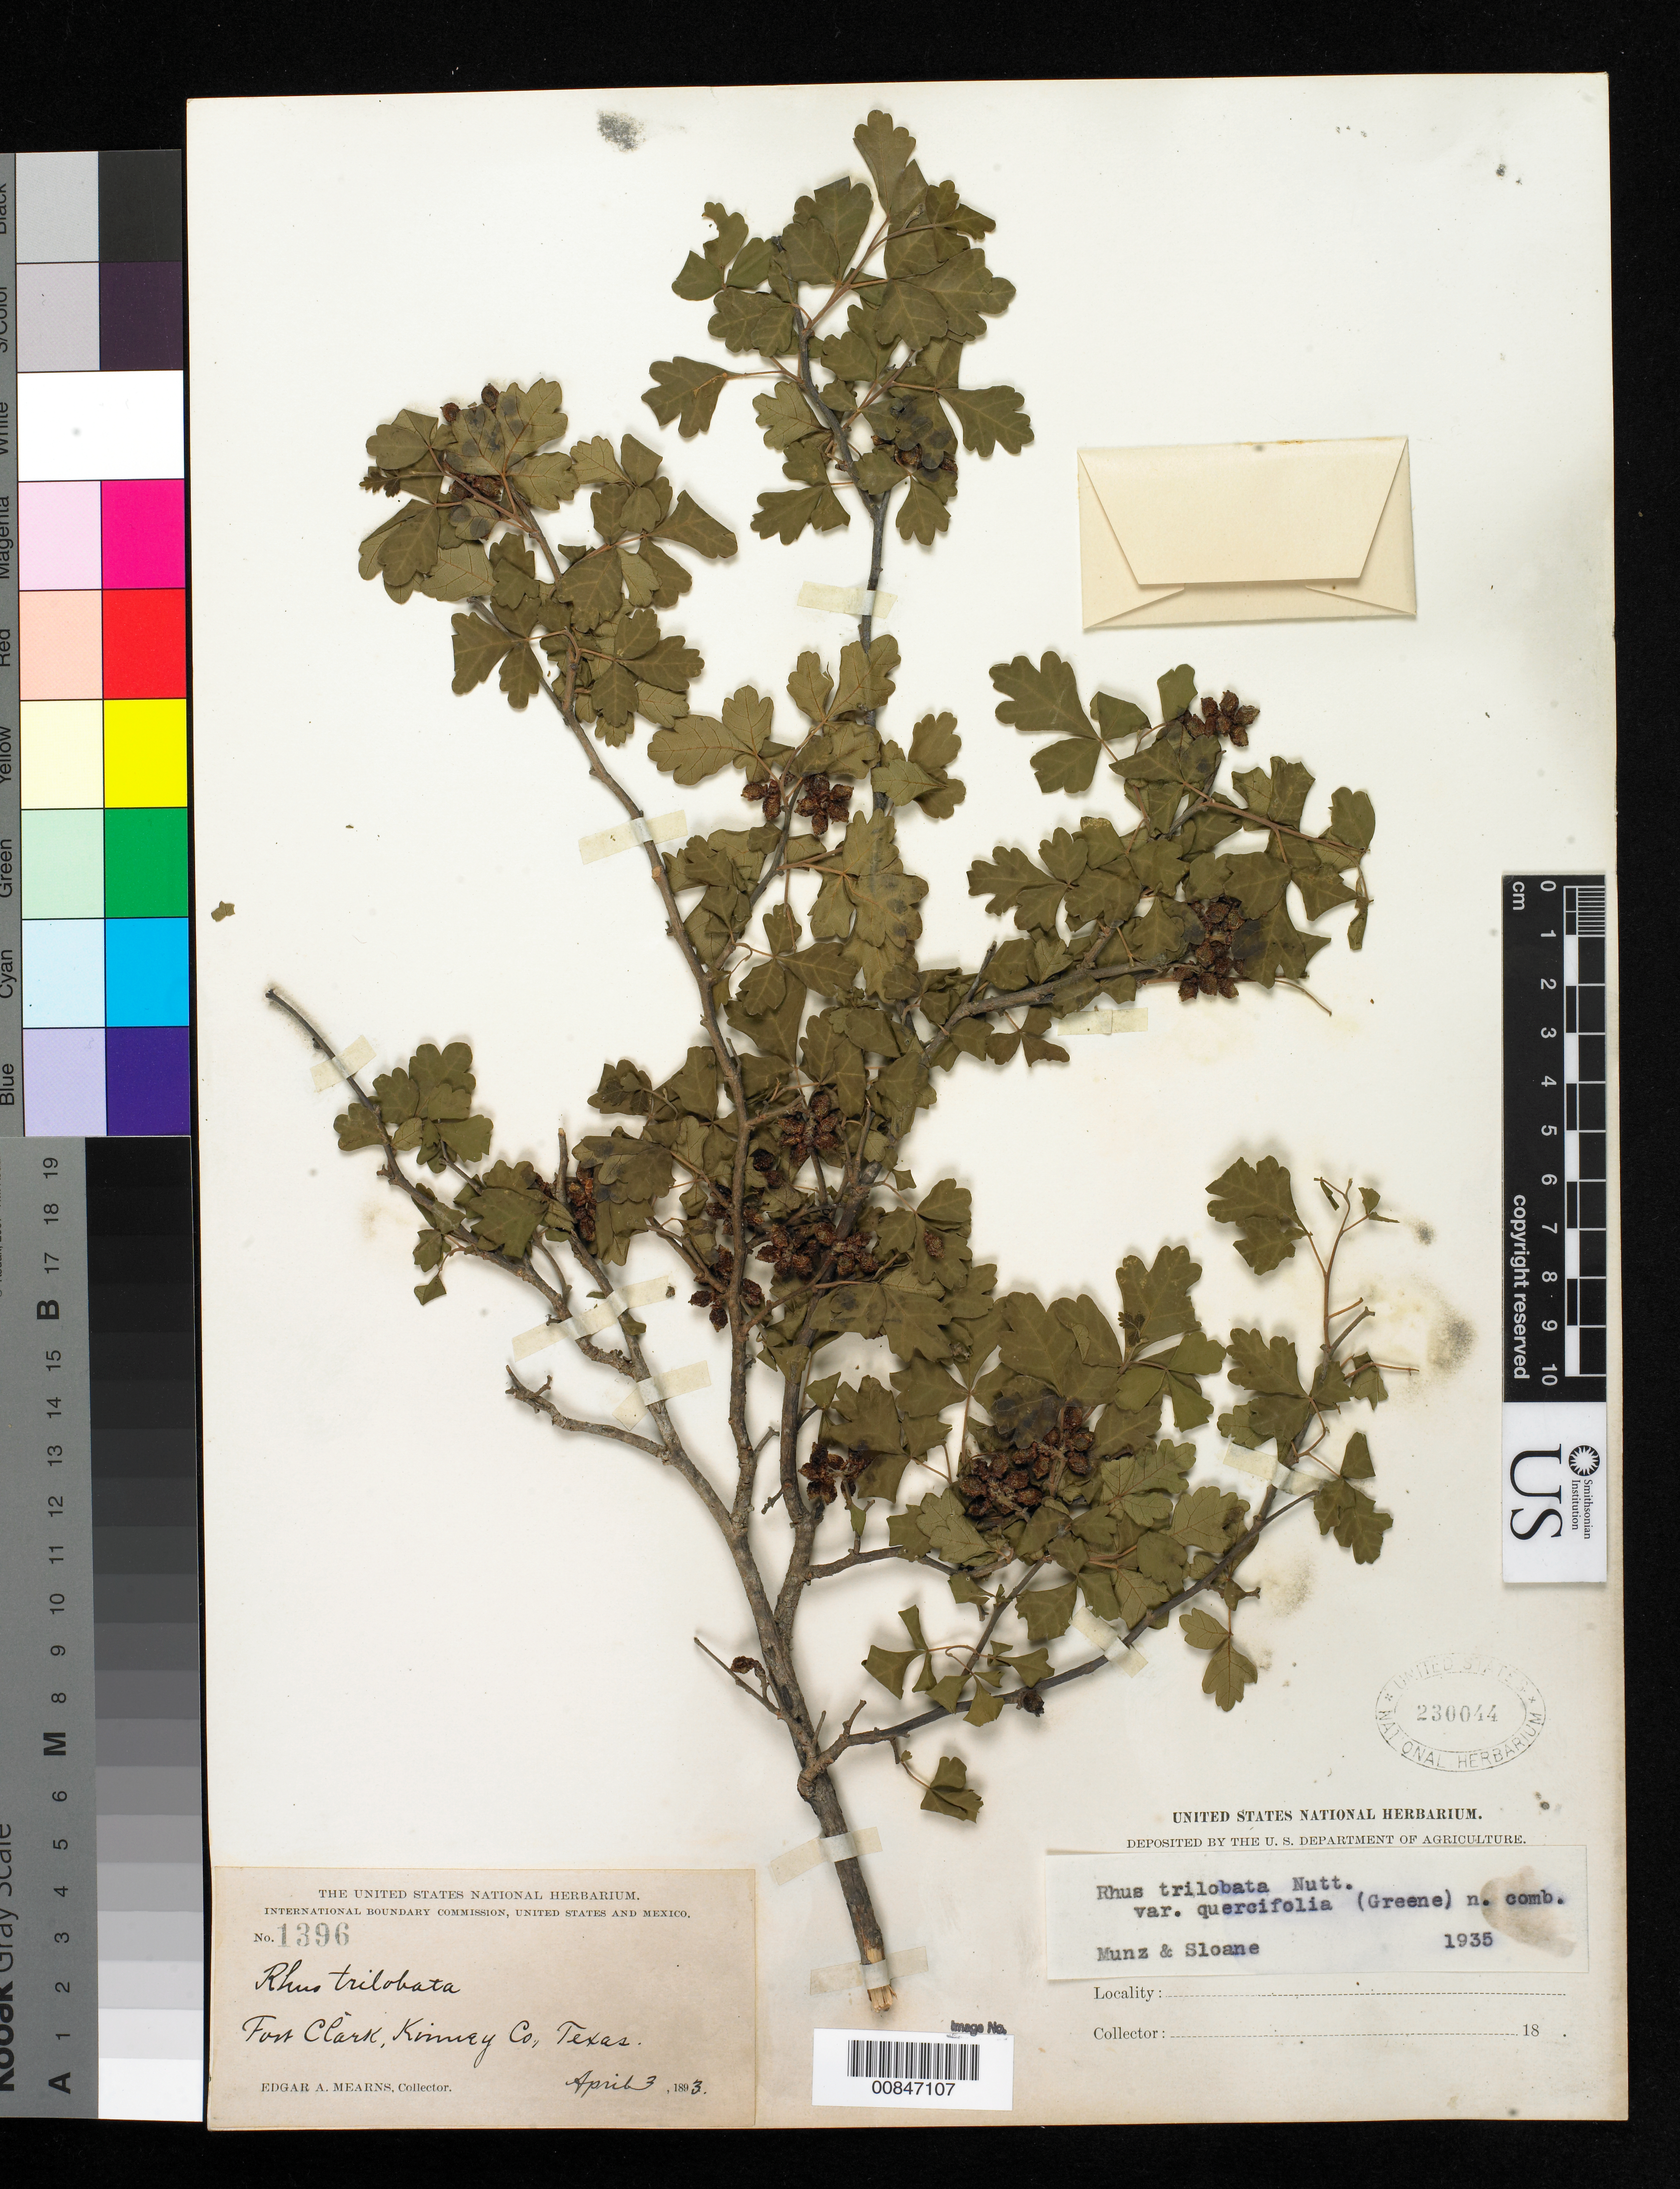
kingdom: Plantae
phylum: Tracheophyta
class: Magnoliopsida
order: Sapindales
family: Anacardiaceae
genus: Rhus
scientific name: Rhus trilobata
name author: Nutt.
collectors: E. A. Mearns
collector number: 1396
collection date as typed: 03 Apr 1893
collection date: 1893-04-03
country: United States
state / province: Texas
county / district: Kinney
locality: Fort Clark, Kinney County, Texas.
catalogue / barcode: US 230044